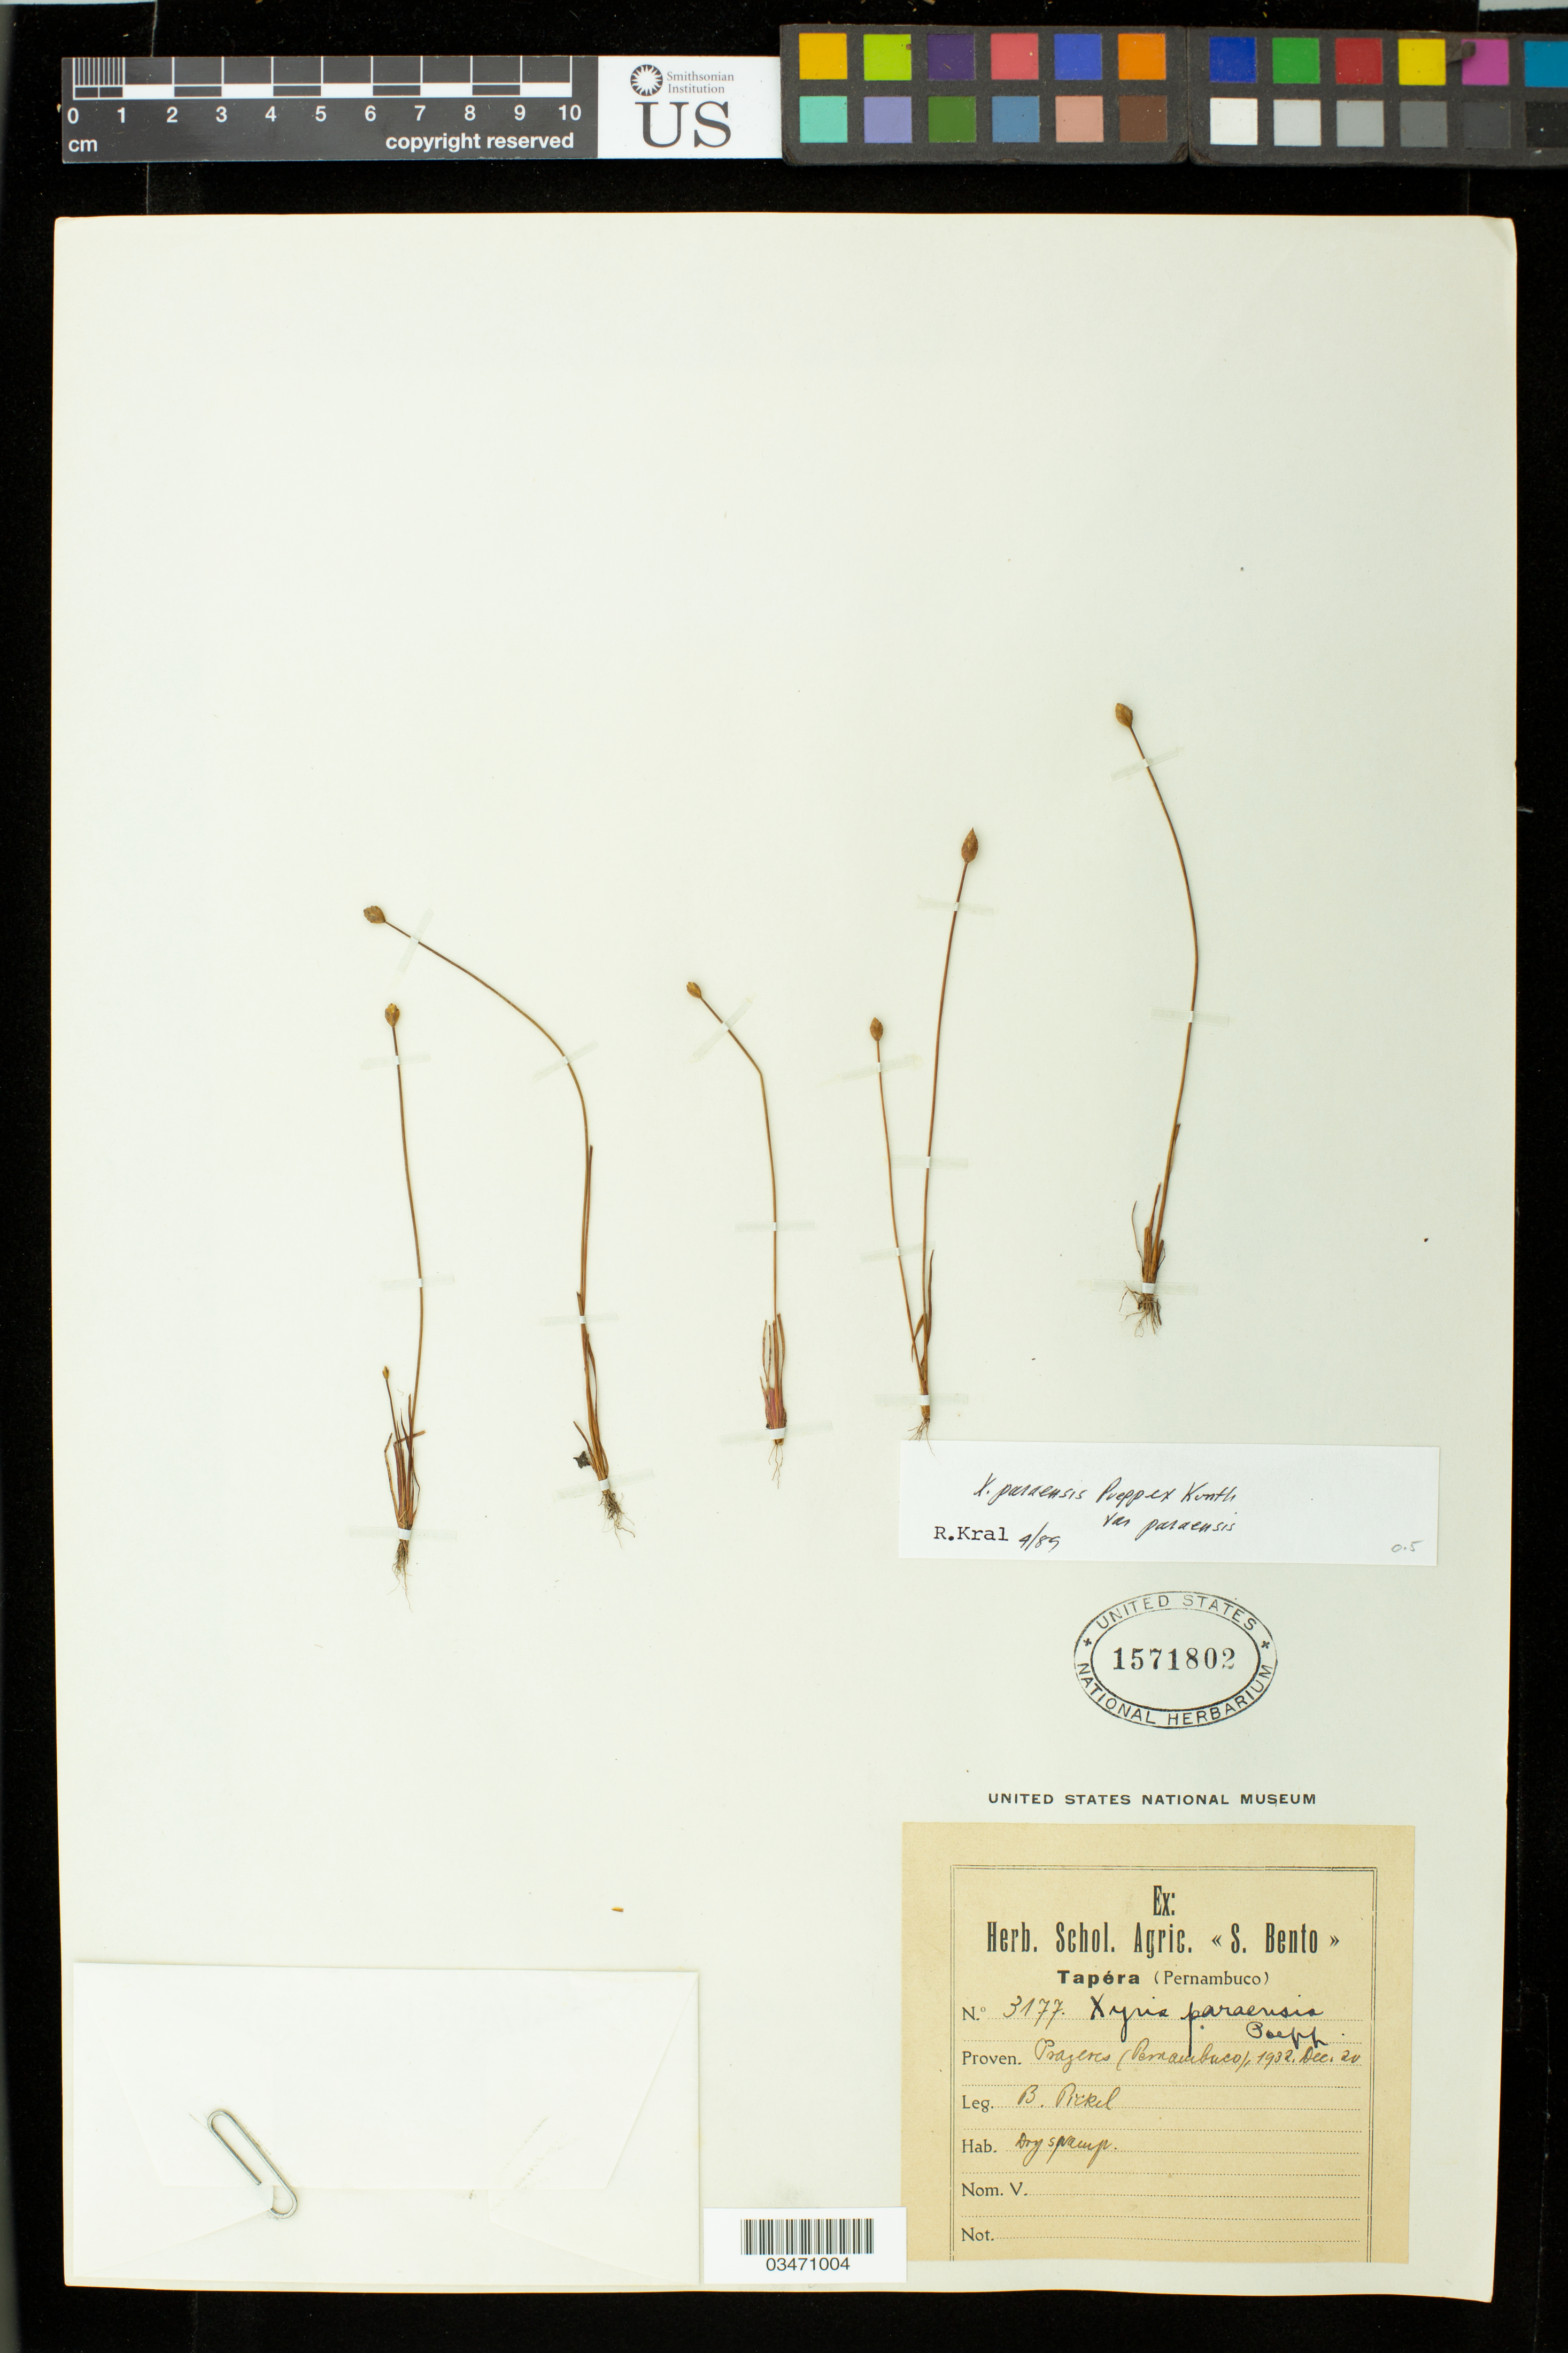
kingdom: Plantae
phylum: Tracheophyta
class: Liliopsida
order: Poales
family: Xyridaceae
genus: Xyris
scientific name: Xyris paraensis var. paraensis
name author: Poepp. ex Kunth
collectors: D. Rickel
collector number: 3177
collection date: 1932-12-20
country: Brazil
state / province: Pernambuco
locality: Tapera, Prazeres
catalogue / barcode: US 1571802